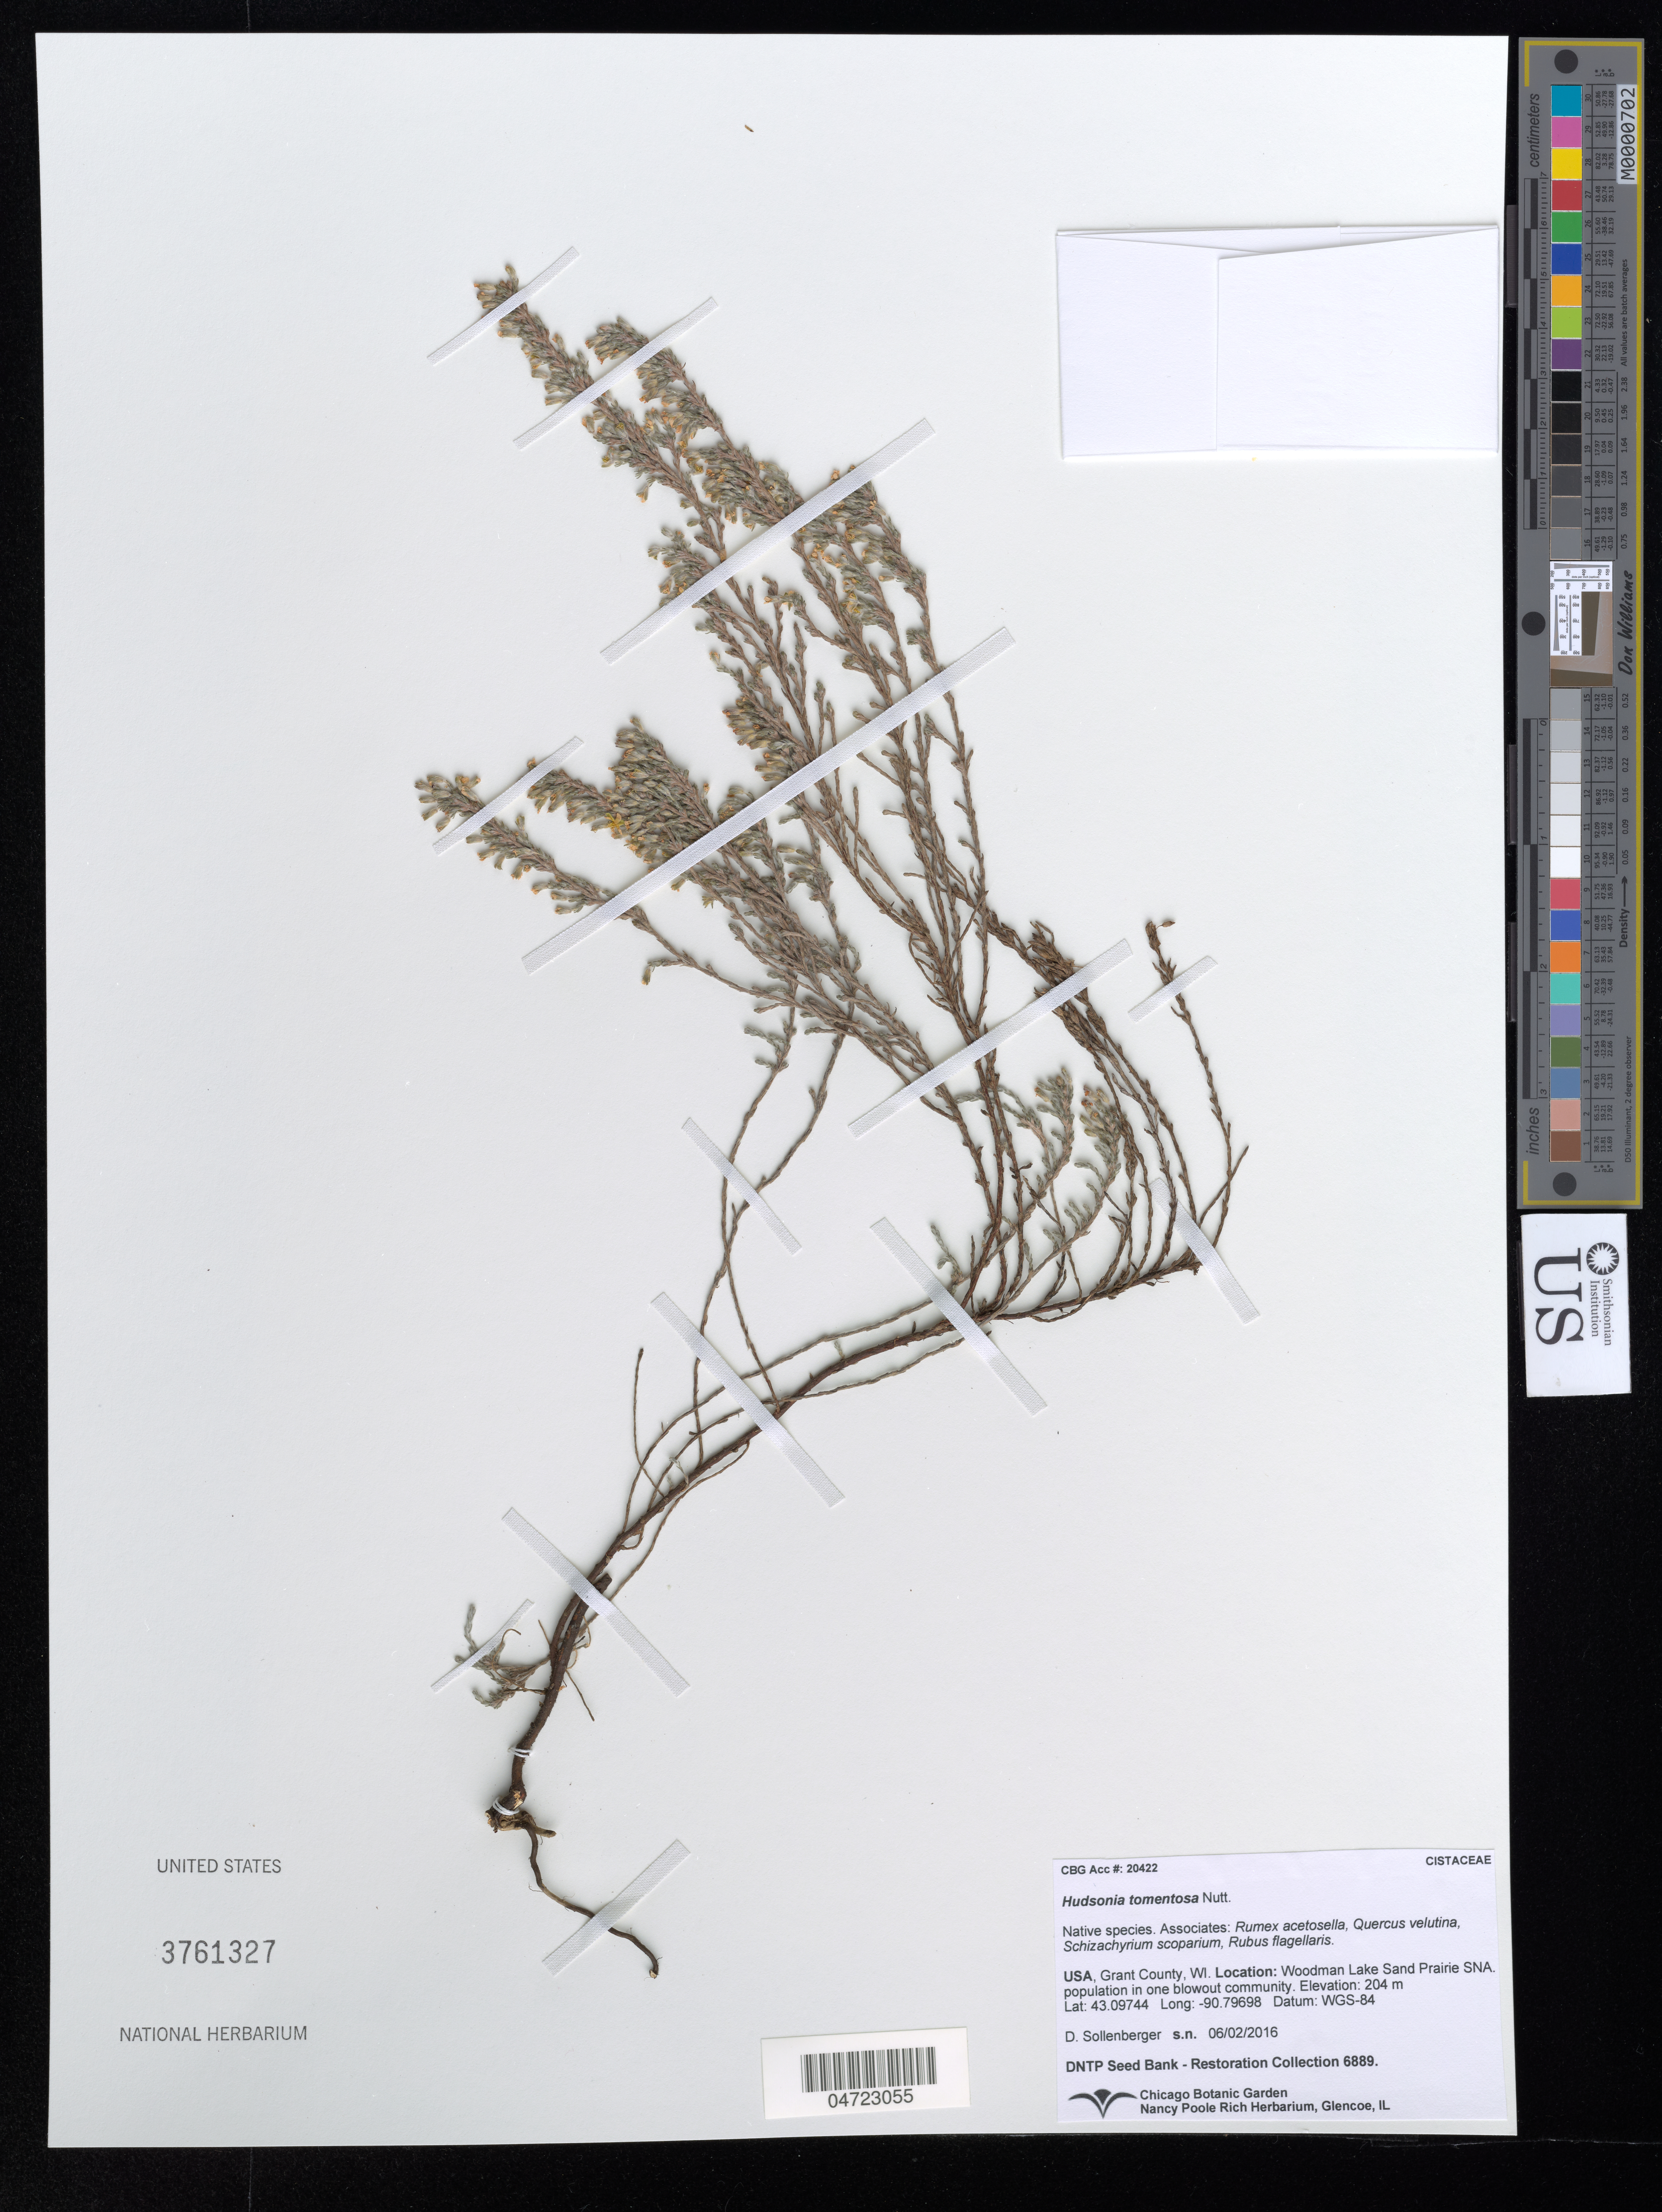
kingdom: Plantae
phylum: Tracheophyta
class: Magnoliopsida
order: Malvales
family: Cistaceae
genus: Hudsonia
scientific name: Hudsonia tomentosa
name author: Nutt.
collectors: D. Sollenberger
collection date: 2016-06-02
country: United States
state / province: Wisconsin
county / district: Grant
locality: Grant County. Woodman Lake Sand Prairie SNA.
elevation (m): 204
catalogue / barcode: US 3761327